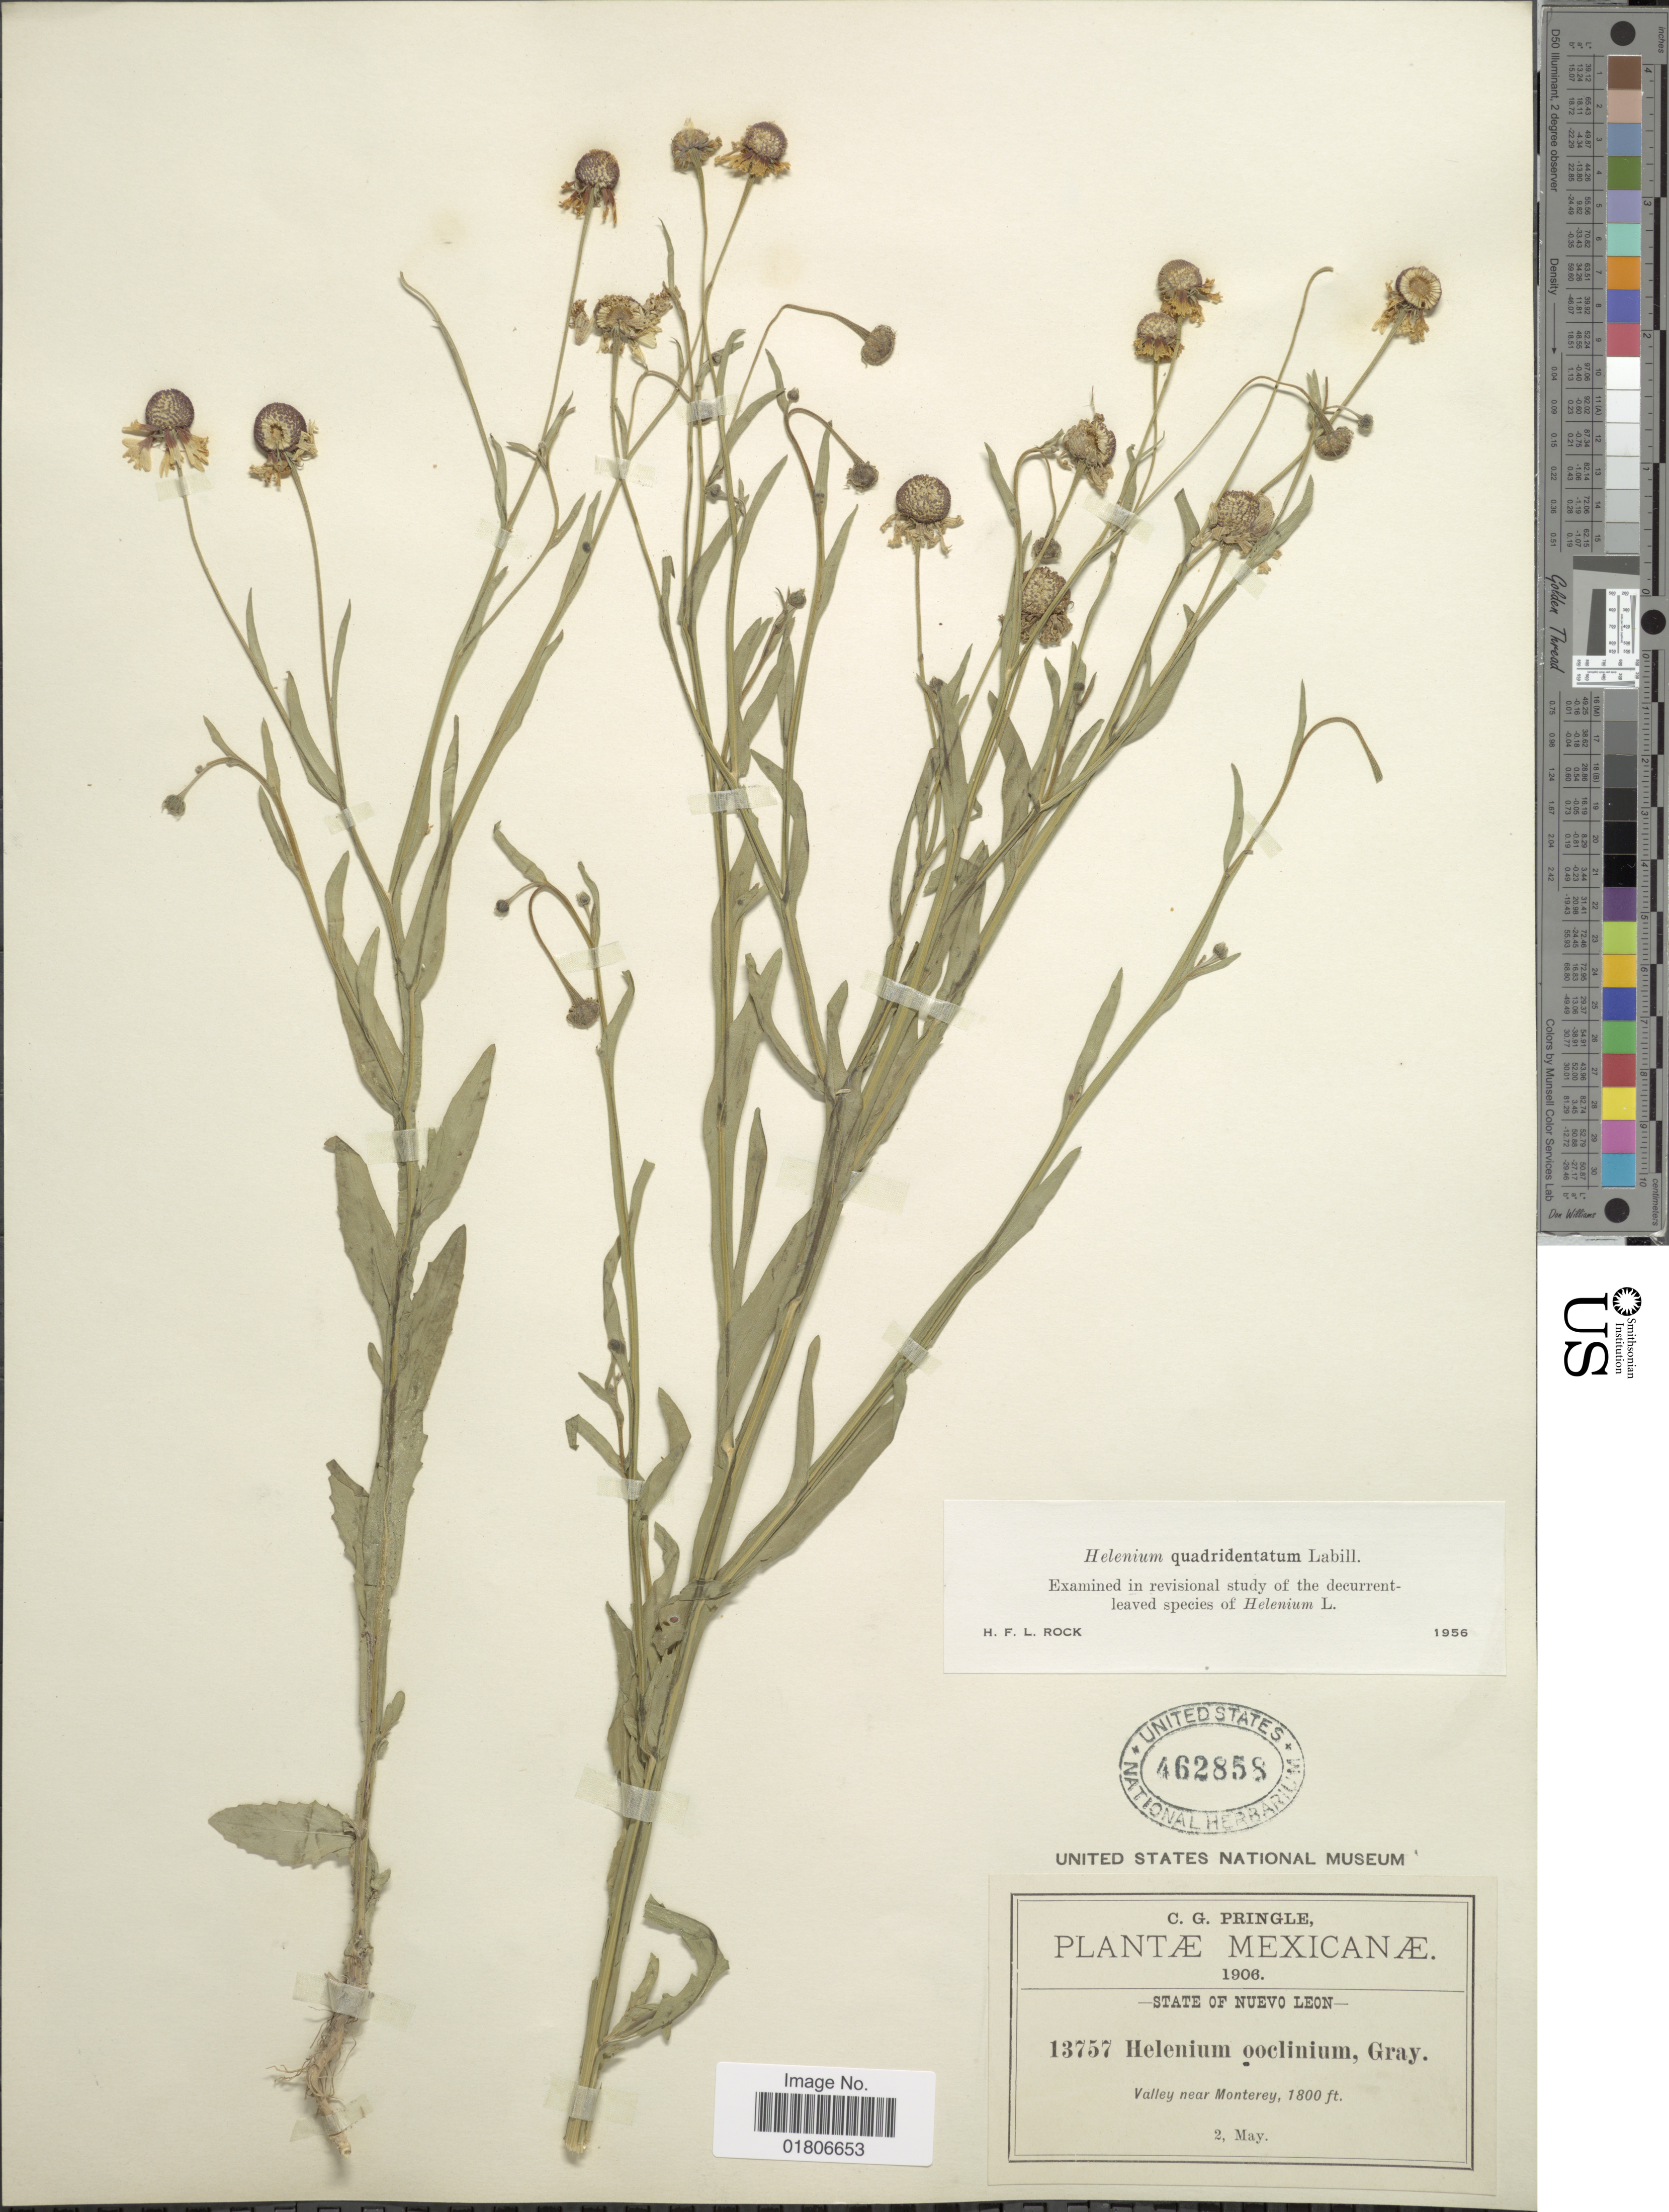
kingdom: Plantae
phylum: Tracheophyta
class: Magnoliopsida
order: Asterales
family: Asteraceae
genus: Helenium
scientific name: Helenium quadridentatum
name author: Labill.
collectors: C. G. Pringle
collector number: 13757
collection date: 1906-05-02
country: Mexico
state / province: Nuevo León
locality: Valley near Monterey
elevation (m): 549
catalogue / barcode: US 462858